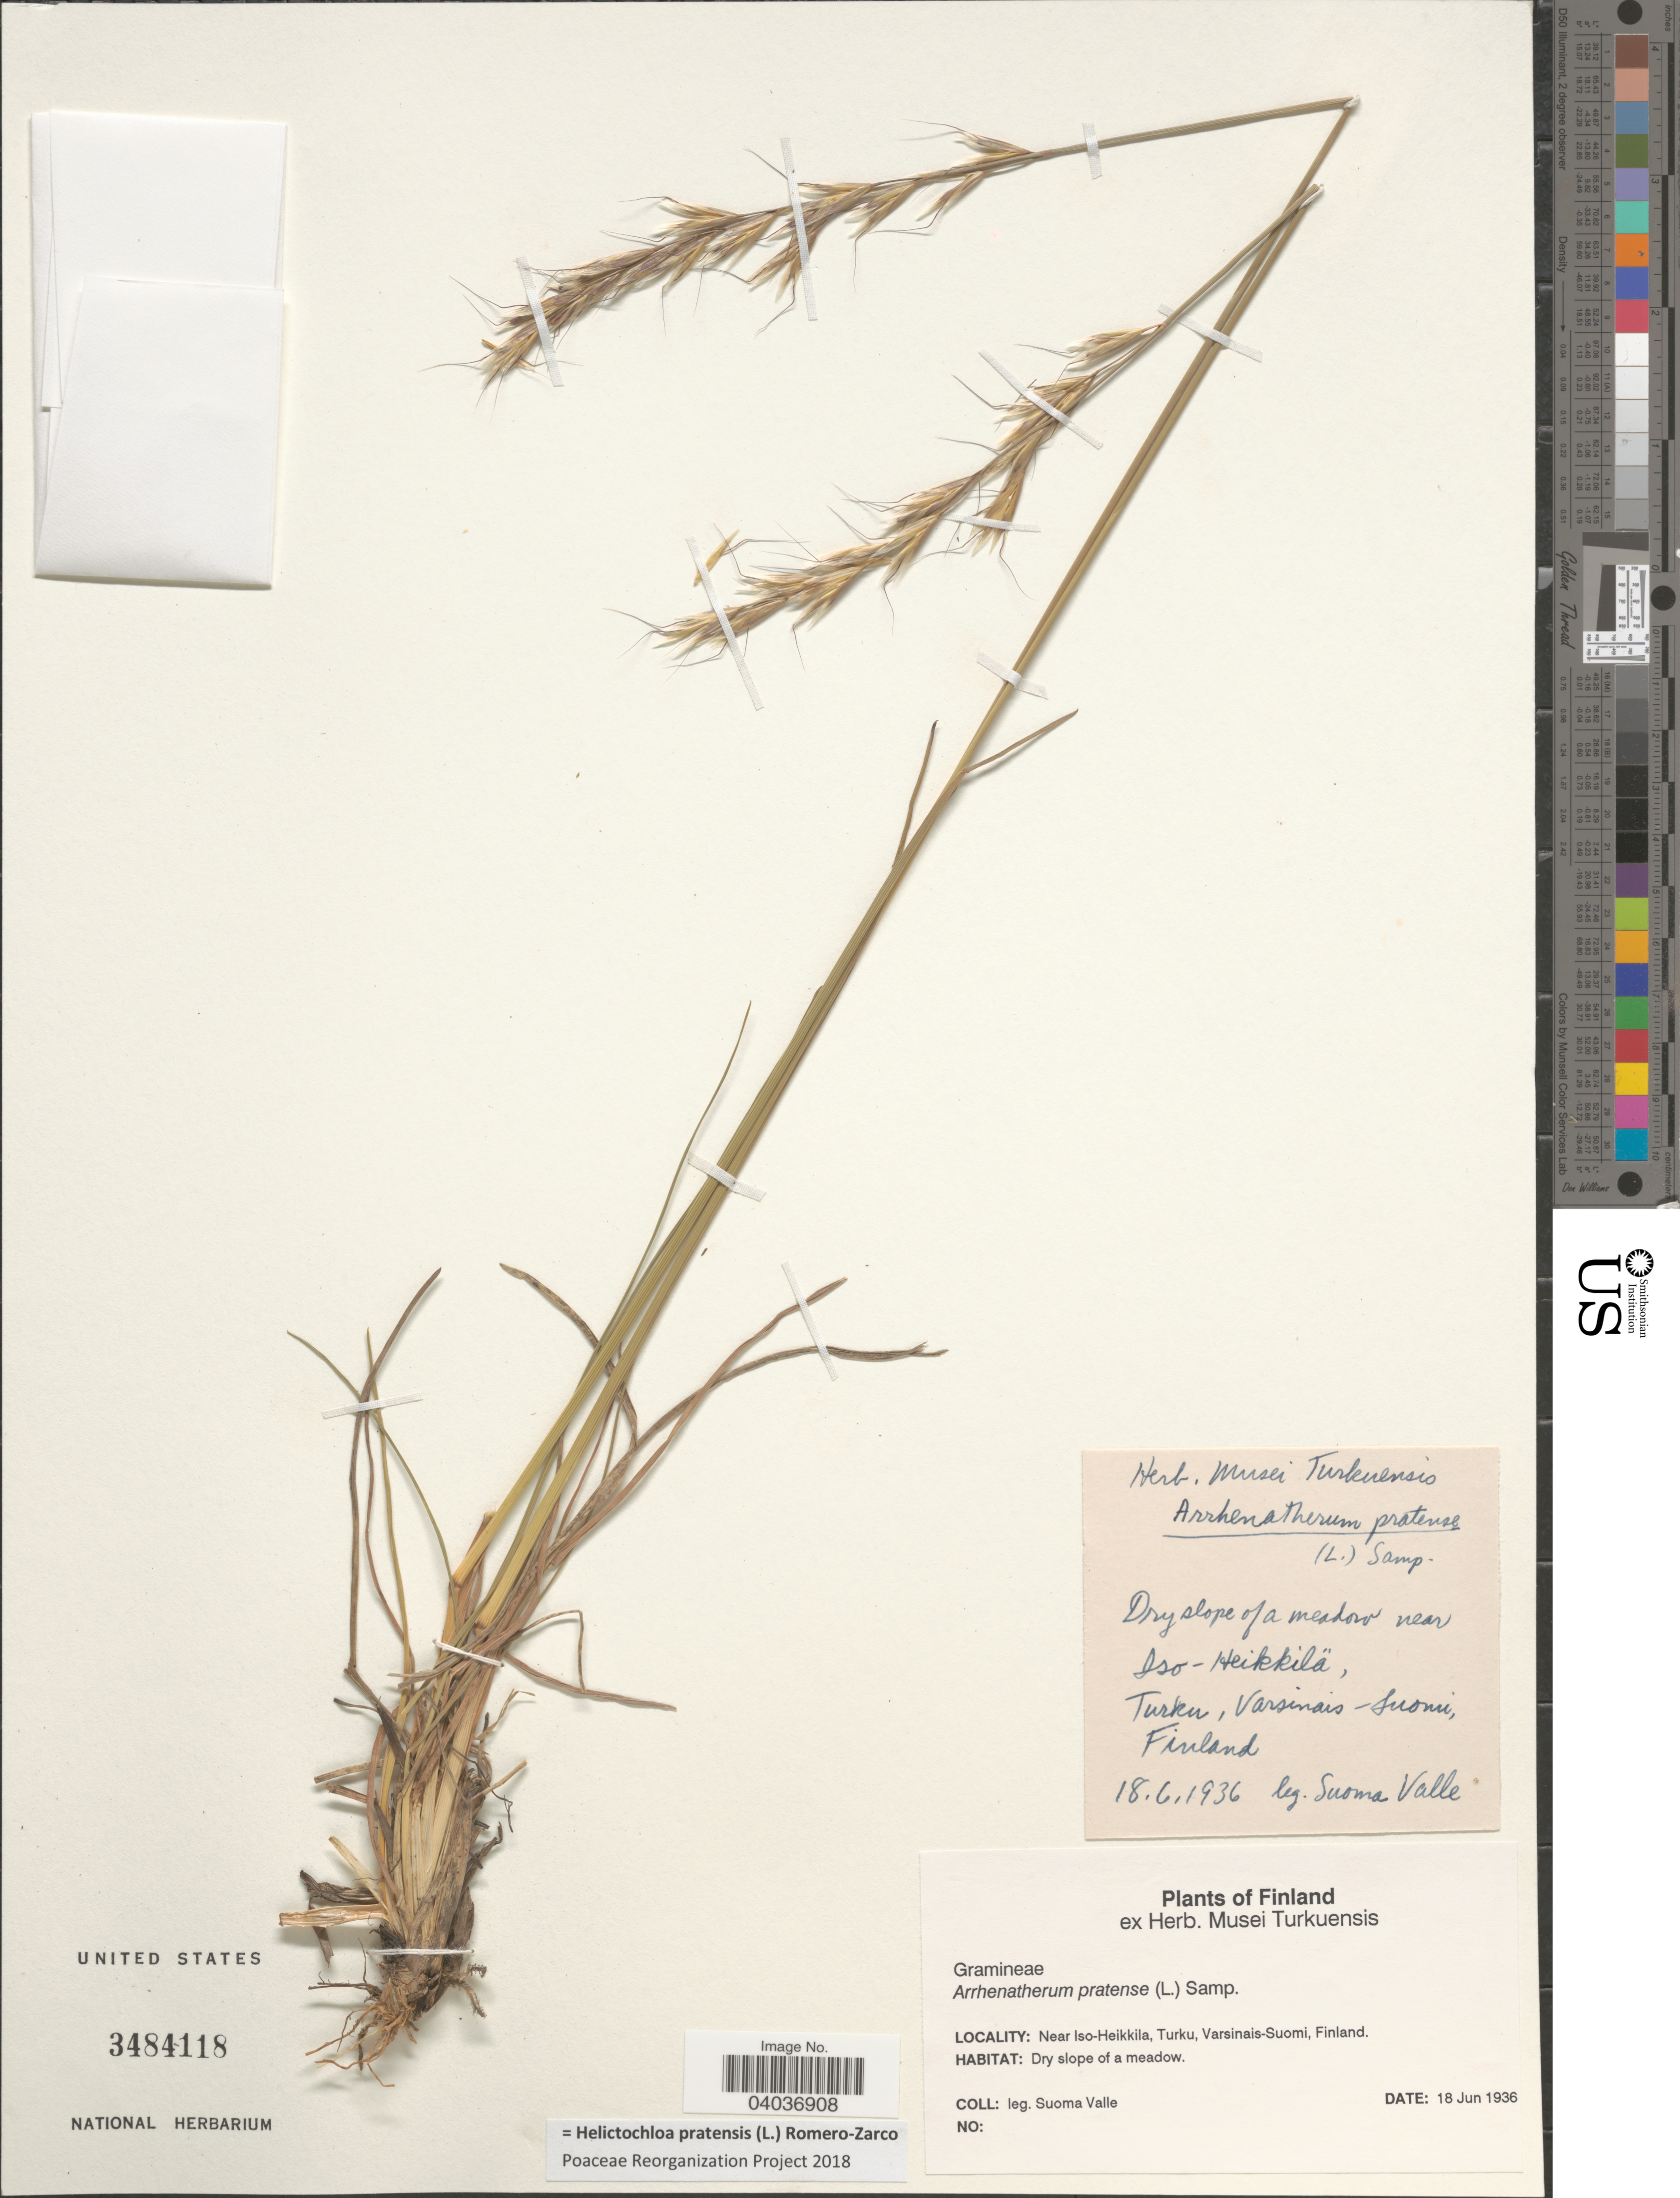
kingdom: Plantae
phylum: Tracheophyta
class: Liliopsida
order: Poales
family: Poaceae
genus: Helictochloa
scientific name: Helictochloa pratensis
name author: (L.) Romero-Zarco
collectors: S. Valle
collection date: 1936-06-18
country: Finland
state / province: Varsinais-Suomi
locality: Dry slope of a meadow near Iso-Heikkilä, Turku, Varsinais-Suomi.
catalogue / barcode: US 3484118